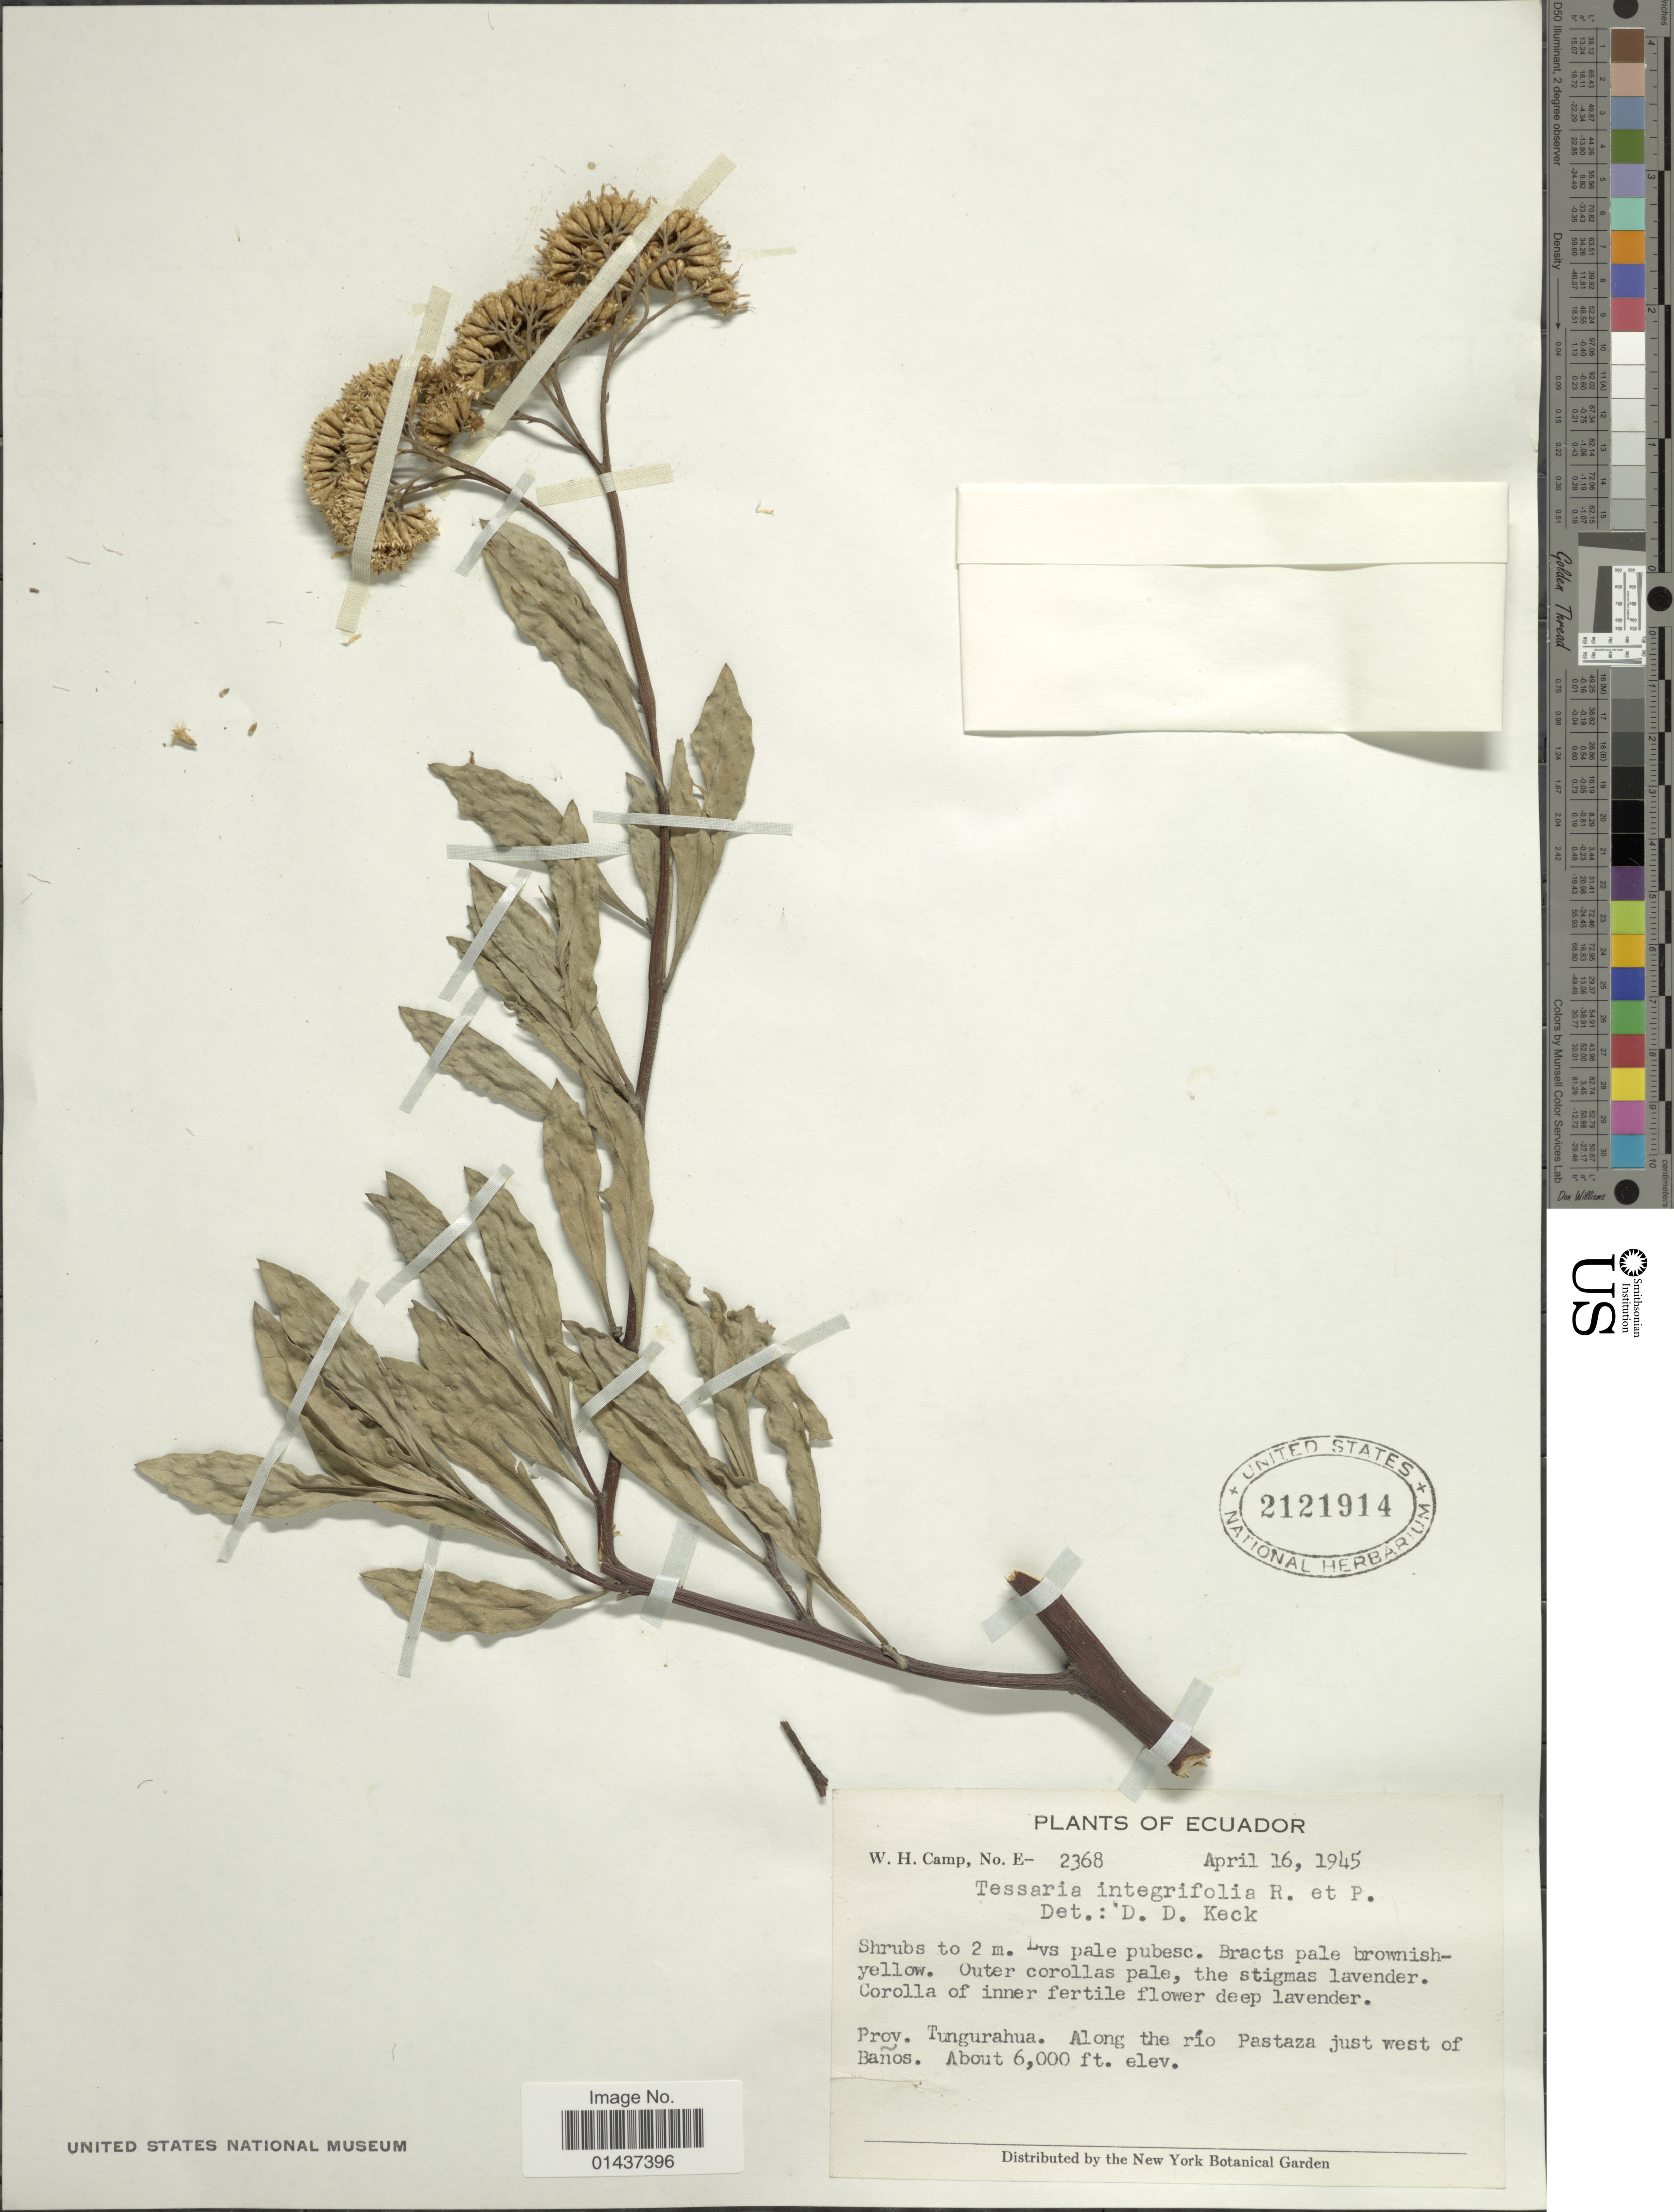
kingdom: Plantae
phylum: Tracheophyta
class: Magnoliopsida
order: Asterales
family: Asteraceae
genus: Tessaria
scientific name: Tessaria integrifolia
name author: Ruiz & Pav.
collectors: W. H. Camp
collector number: E-2368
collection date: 1945-04-16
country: Ecuador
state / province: Tungurahua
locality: Along the río Pastaza just west of Baños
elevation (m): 1829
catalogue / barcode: US 2121914